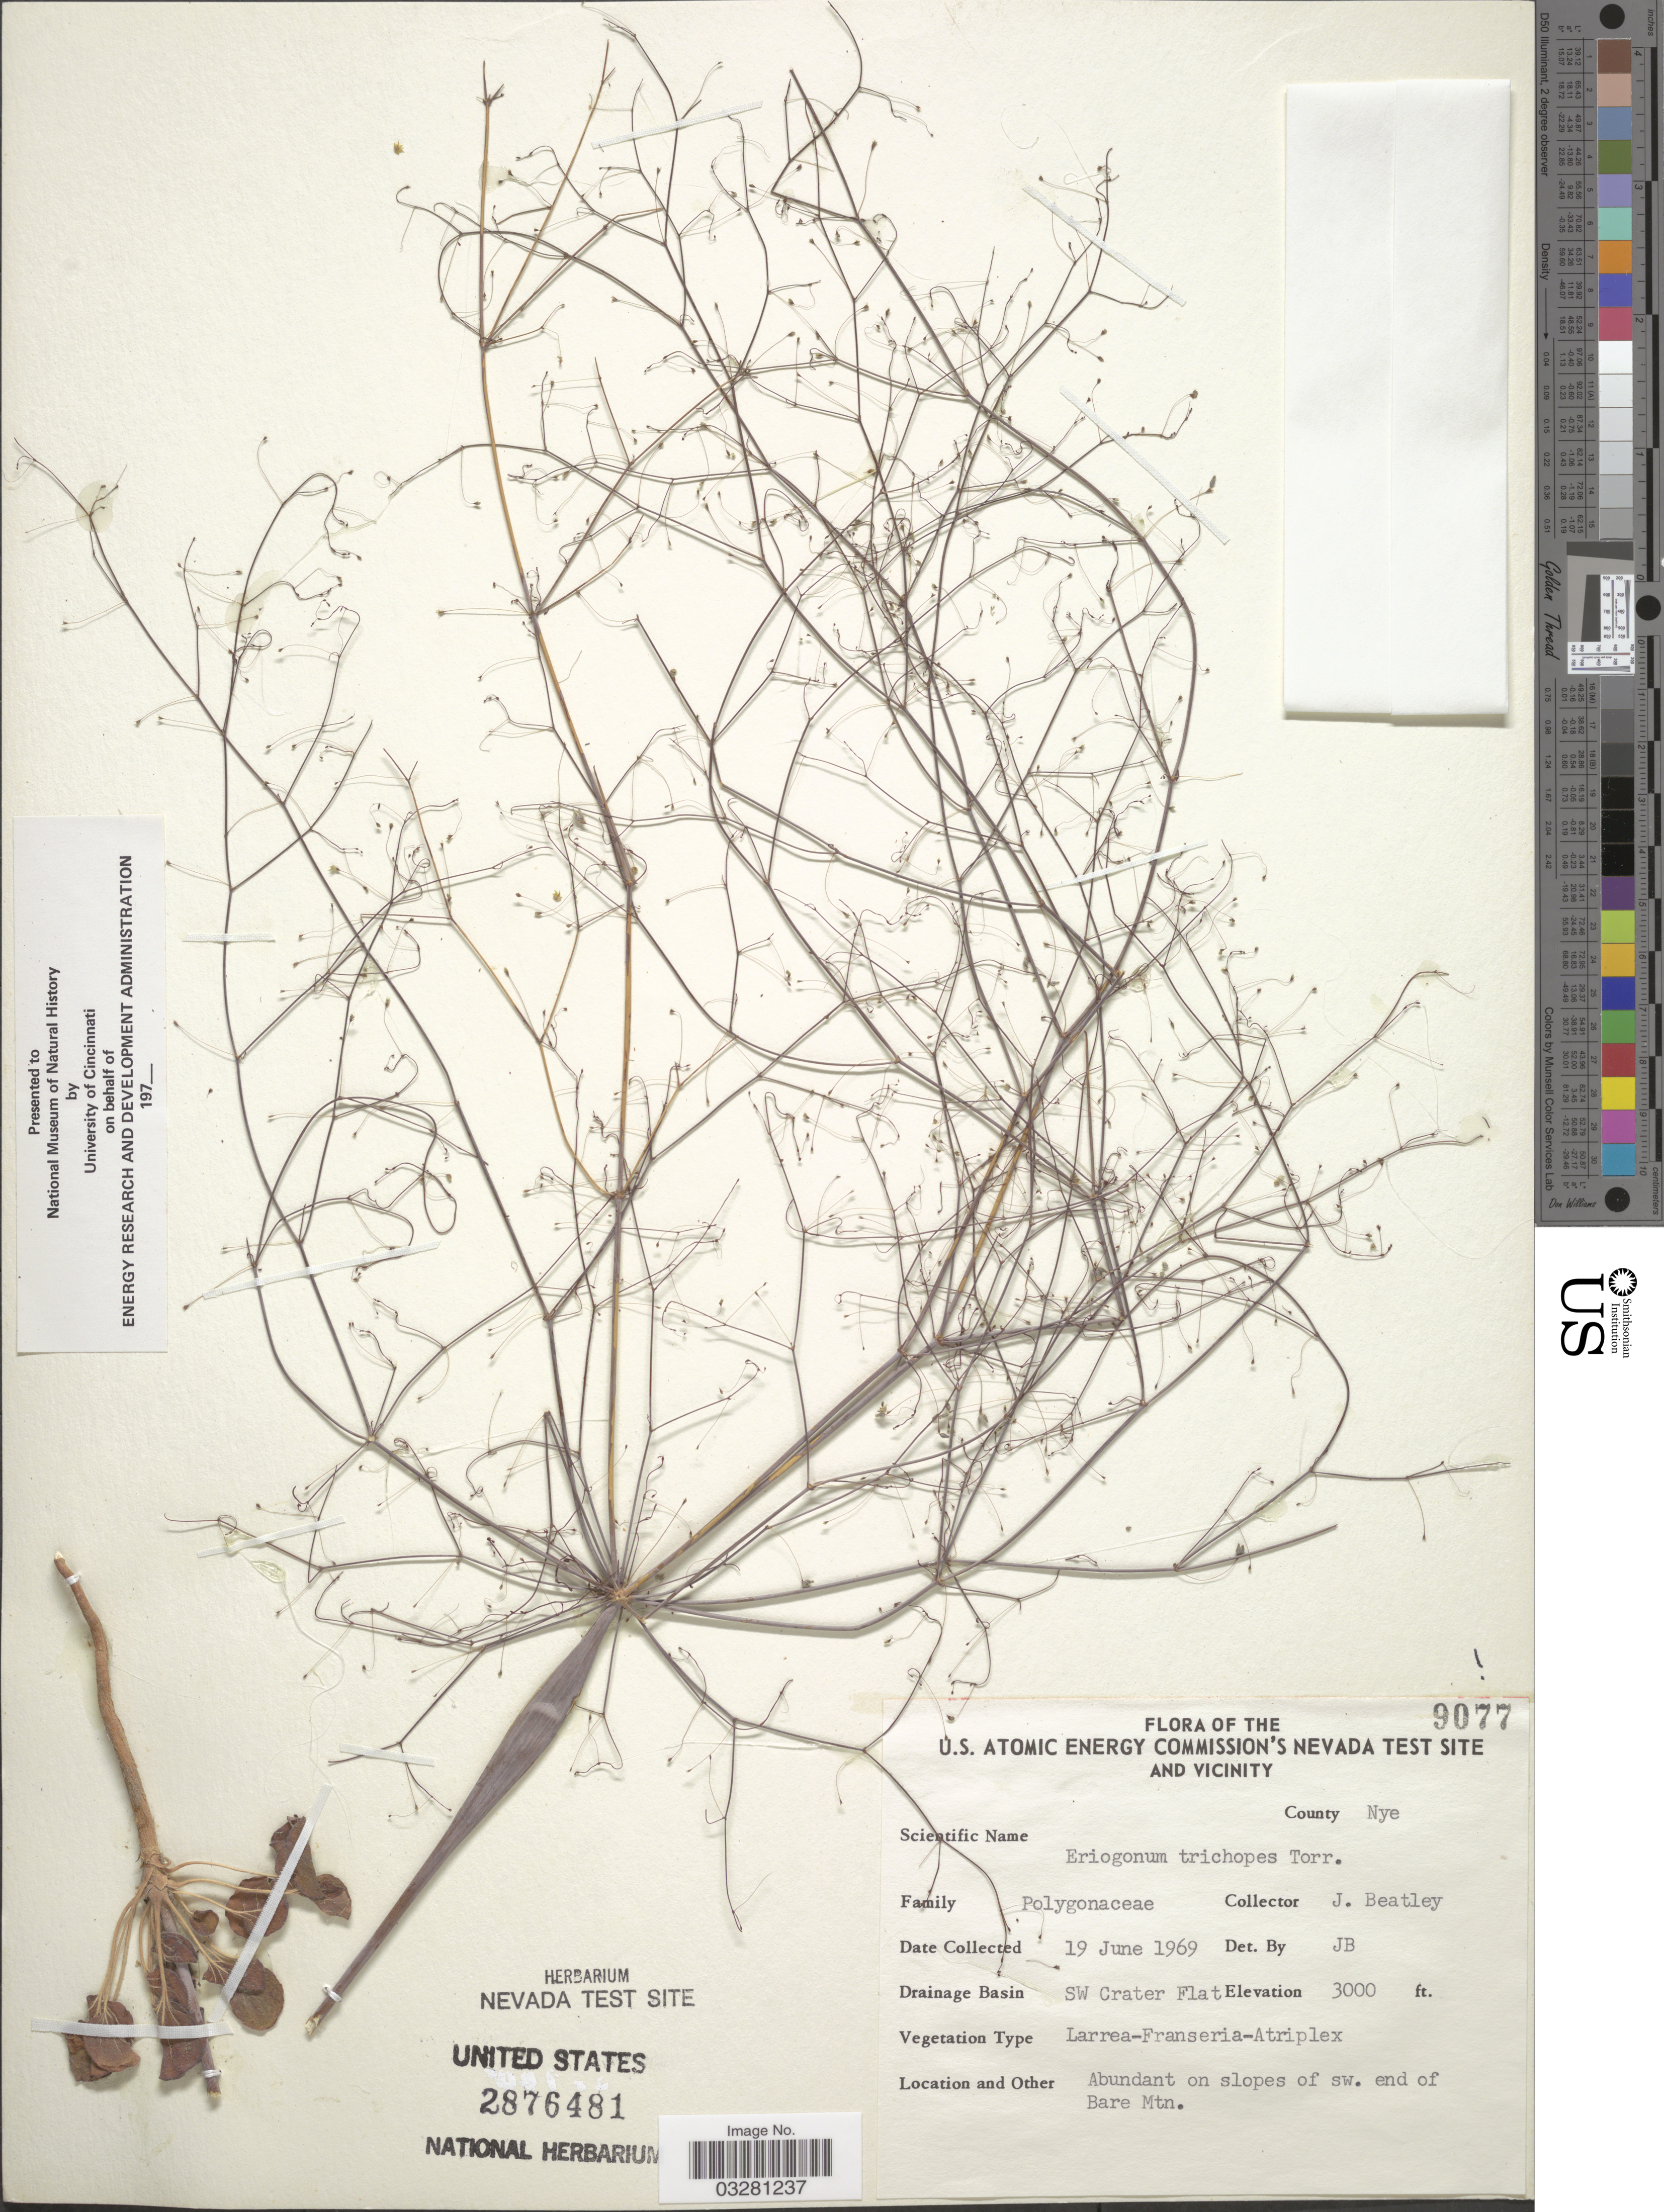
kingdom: Plantae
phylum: Tracheophyta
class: Magnoliopsida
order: Caryophyllales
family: Polygonaceae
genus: Eriogonum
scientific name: Eriogonum trichopes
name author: Torr.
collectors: J. C. Beatley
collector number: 9077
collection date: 1969-06-19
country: United States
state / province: Nevada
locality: U. S. Atomic Energy Commission's Nevada Test Site and Vicinity. County Nye. Drainage Basin SW Crater Flat. Slopes of sw. end of Bare Mtn.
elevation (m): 914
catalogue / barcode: US 2876481